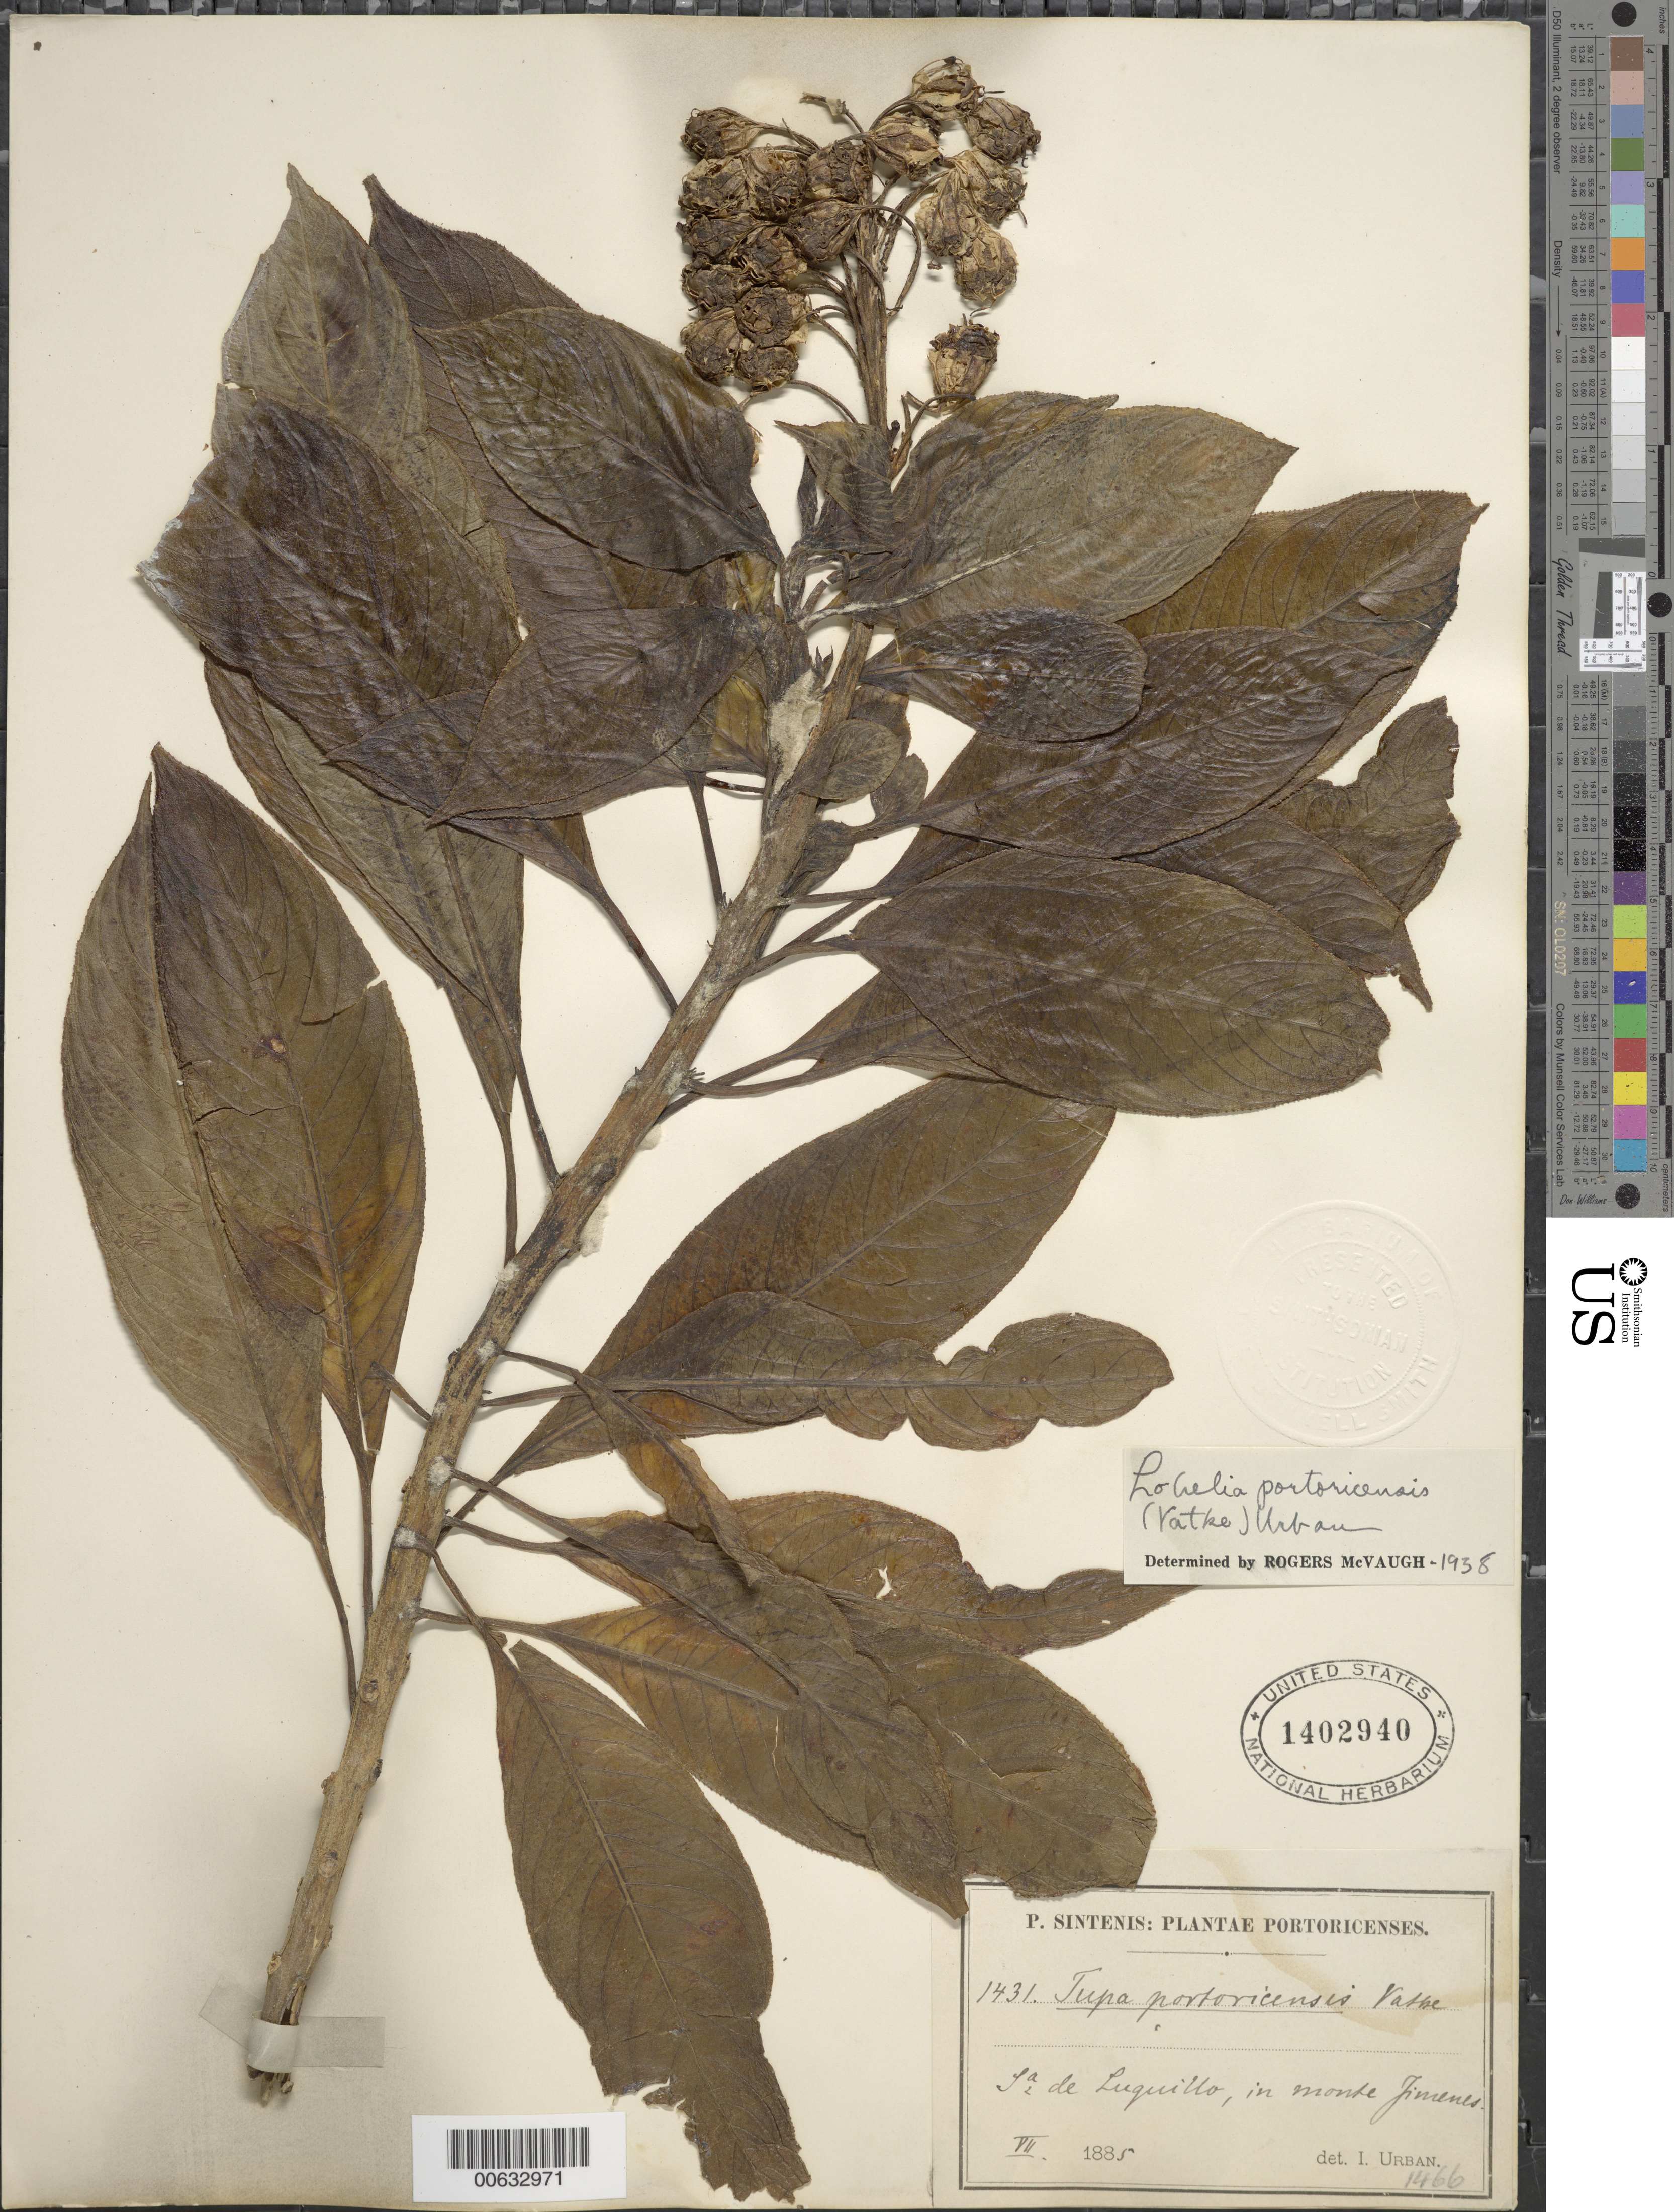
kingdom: Plantae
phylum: Tracheophyta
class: Magnoliopsida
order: Asterales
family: Campanulaceae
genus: Lobelia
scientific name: Lobelia portoricensis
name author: (Vatke) Urb.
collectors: P. Sintenis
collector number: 1431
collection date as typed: Jul 1885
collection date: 1885-07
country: Puerto Rico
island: Greater Antilles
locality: Sierra de Luquillo, in monte Jimenes.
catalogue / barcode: US 1402940